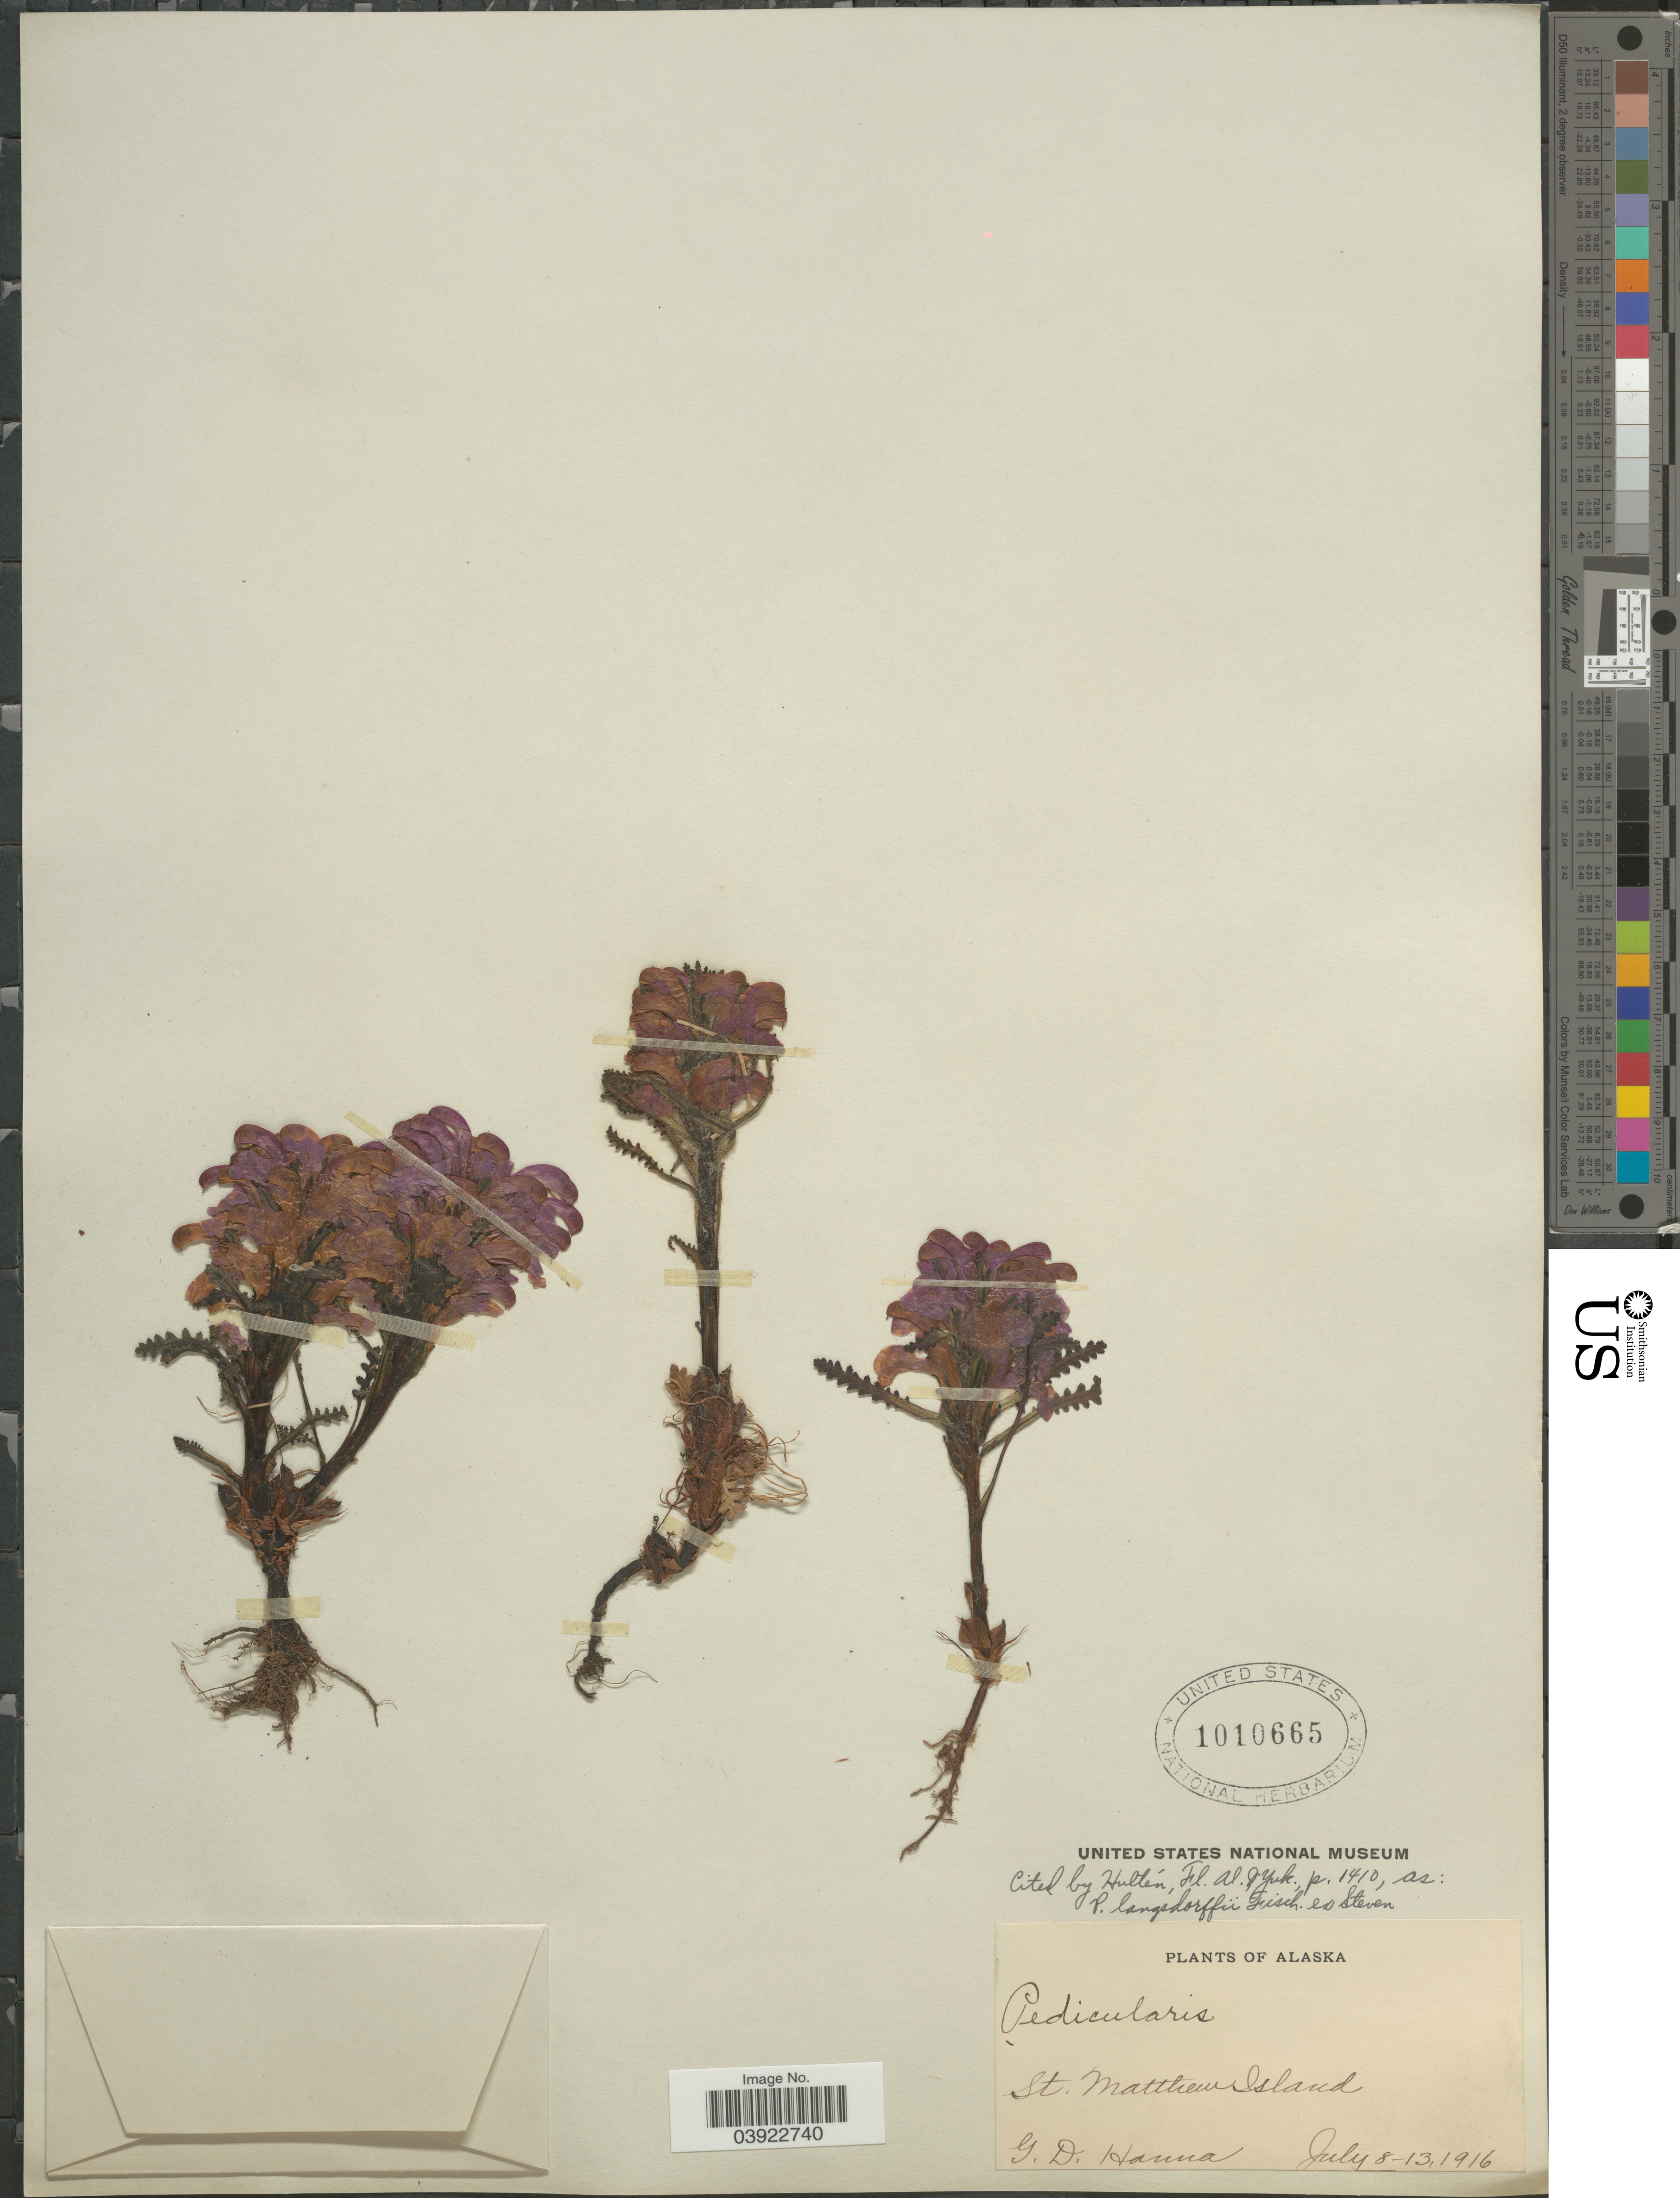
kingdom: Plantae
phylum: Tracheophyta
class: Magnoliopsida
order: Lamiales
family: Orobanchaceae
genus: Pedicularis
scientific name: Pedicularis langsdorffii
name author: Fisch. ex Steven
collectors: G. D. Hanna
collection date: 1916-07-08/1916-07-13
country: United States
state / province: Alaska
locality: St. Matthew Island.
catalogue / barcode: US 1010665